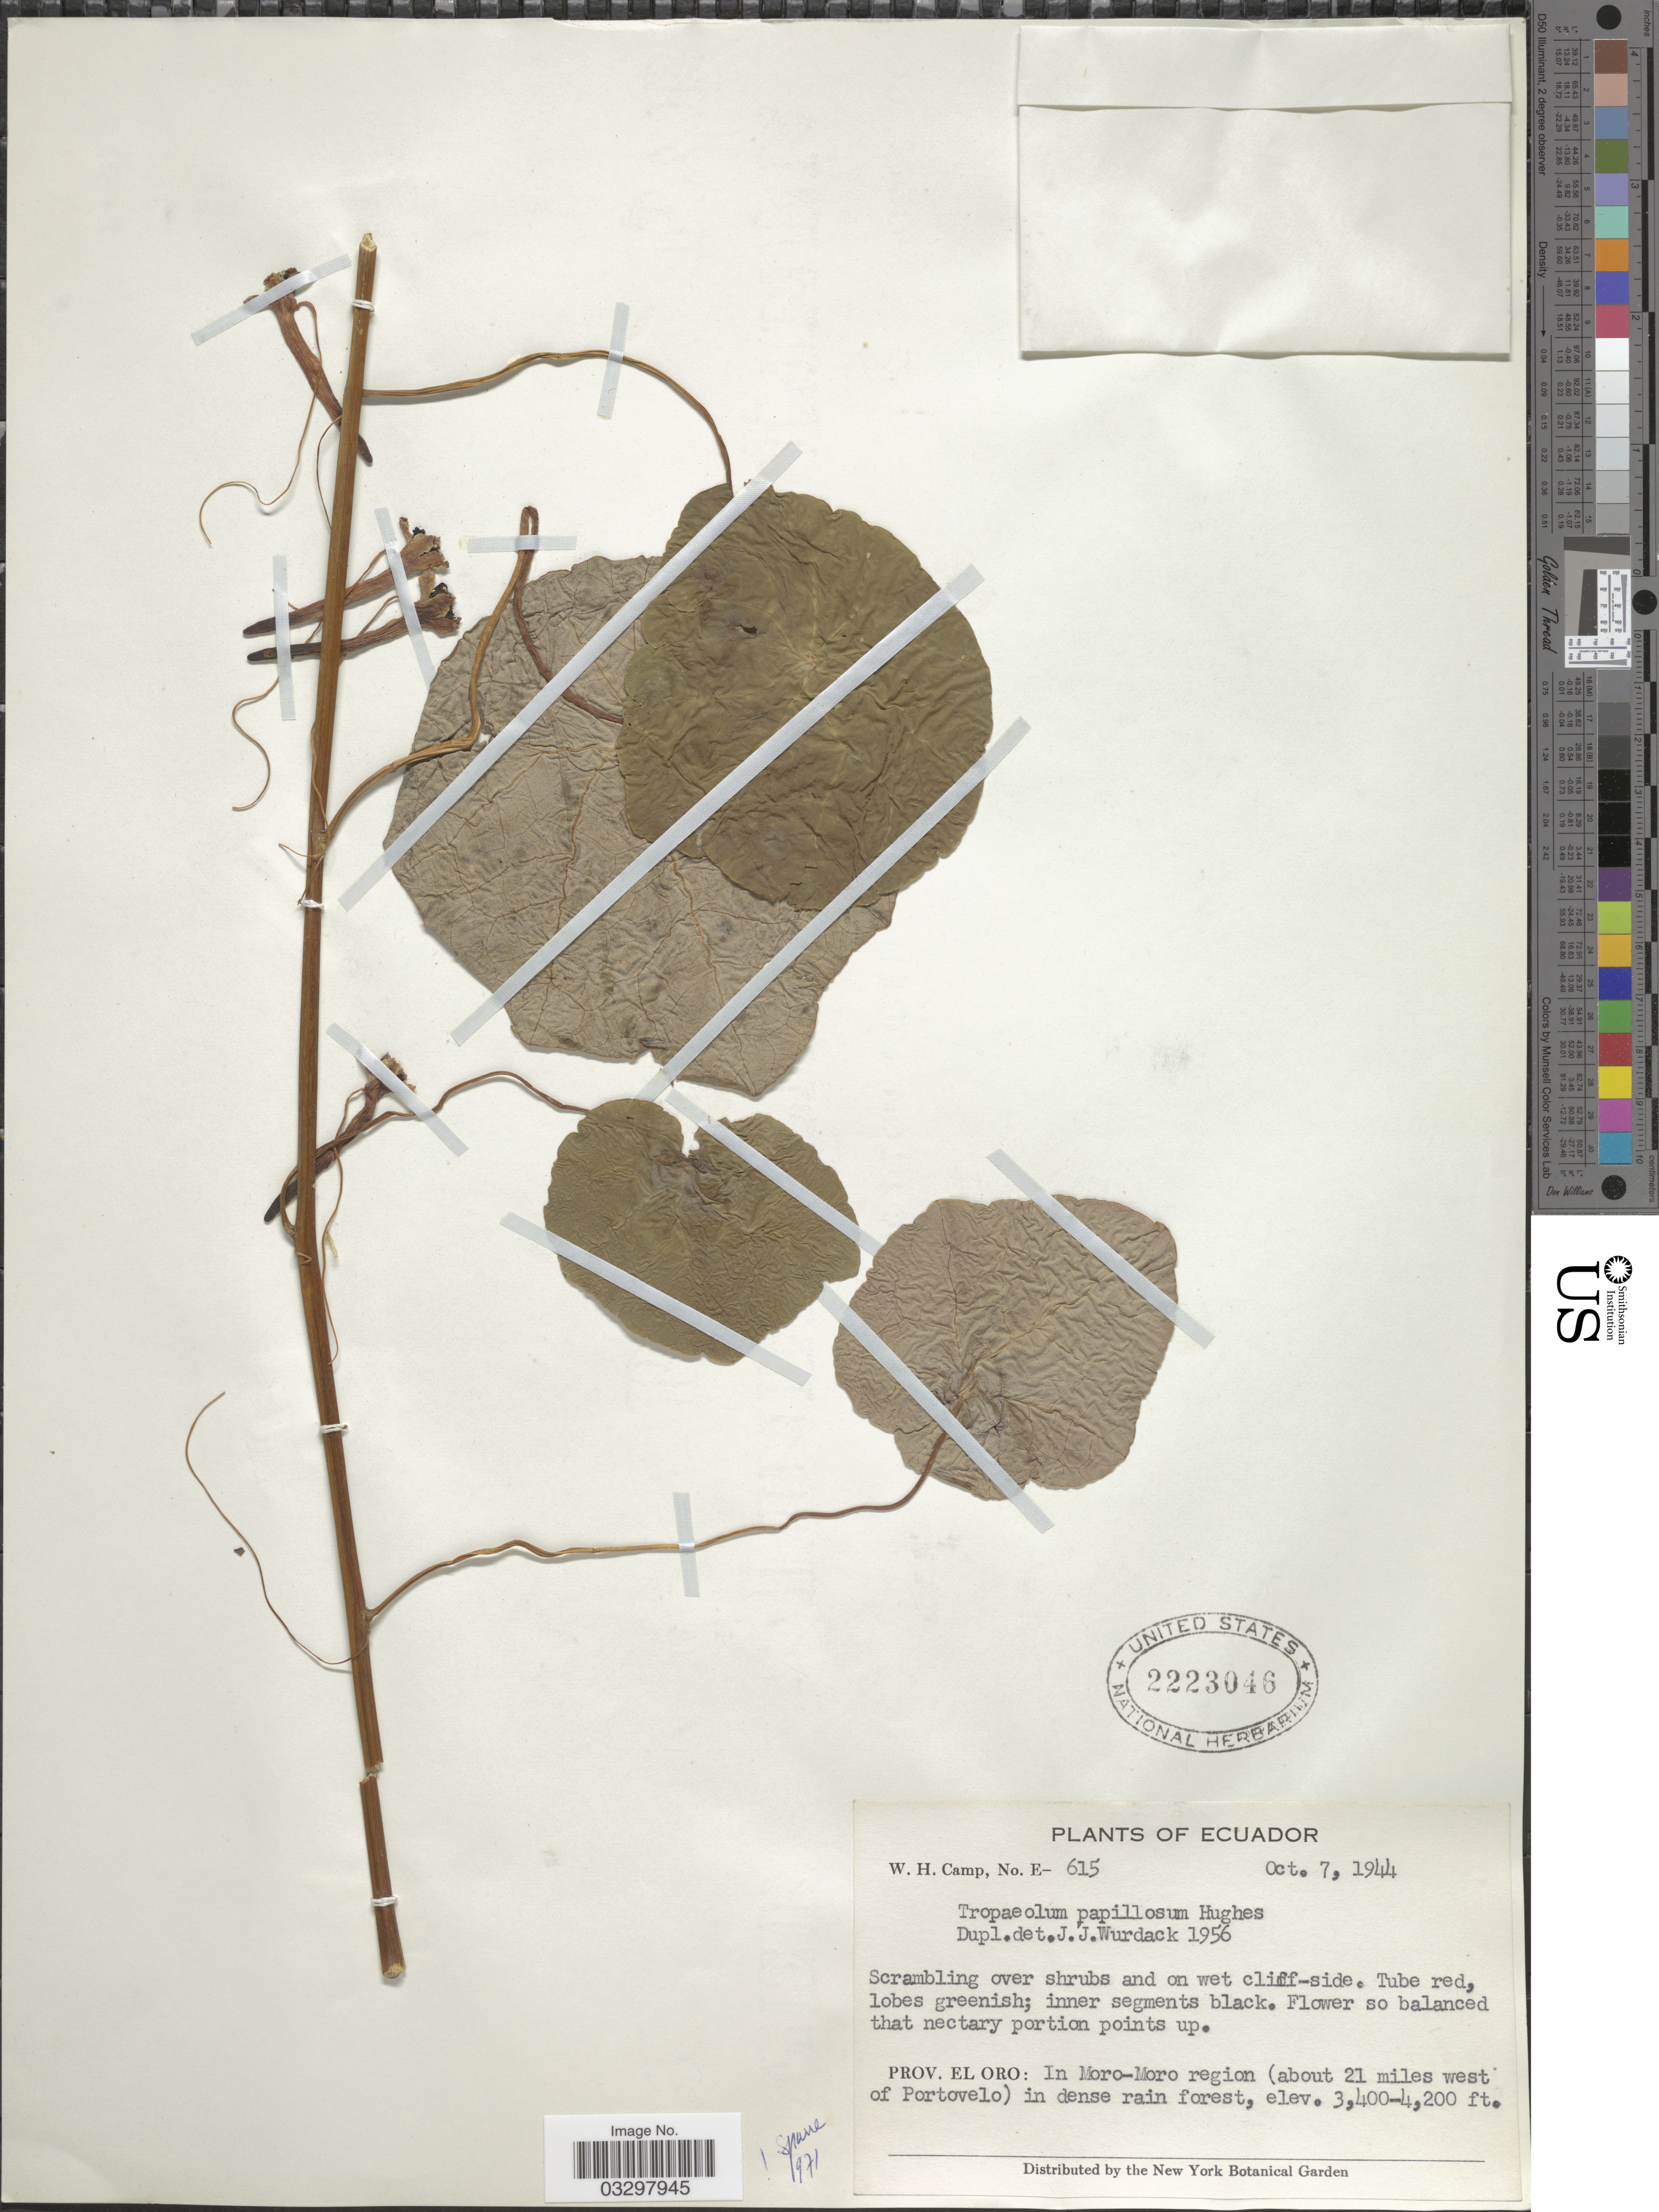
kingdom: Plantae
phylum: Tracheophyta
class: Magnoliopsida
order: Brassicales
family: Tropaeolaceae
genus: Tropaeolum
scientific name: Tropaeolum papillosum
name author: Hughes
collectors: W. H. Camp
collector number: E-615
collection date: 1944-10-07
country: Ecuador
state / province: El Oro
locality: In Moro-Moro region (about 21 miles west of Portovelo).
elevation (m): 1036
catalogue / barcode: US 2223046